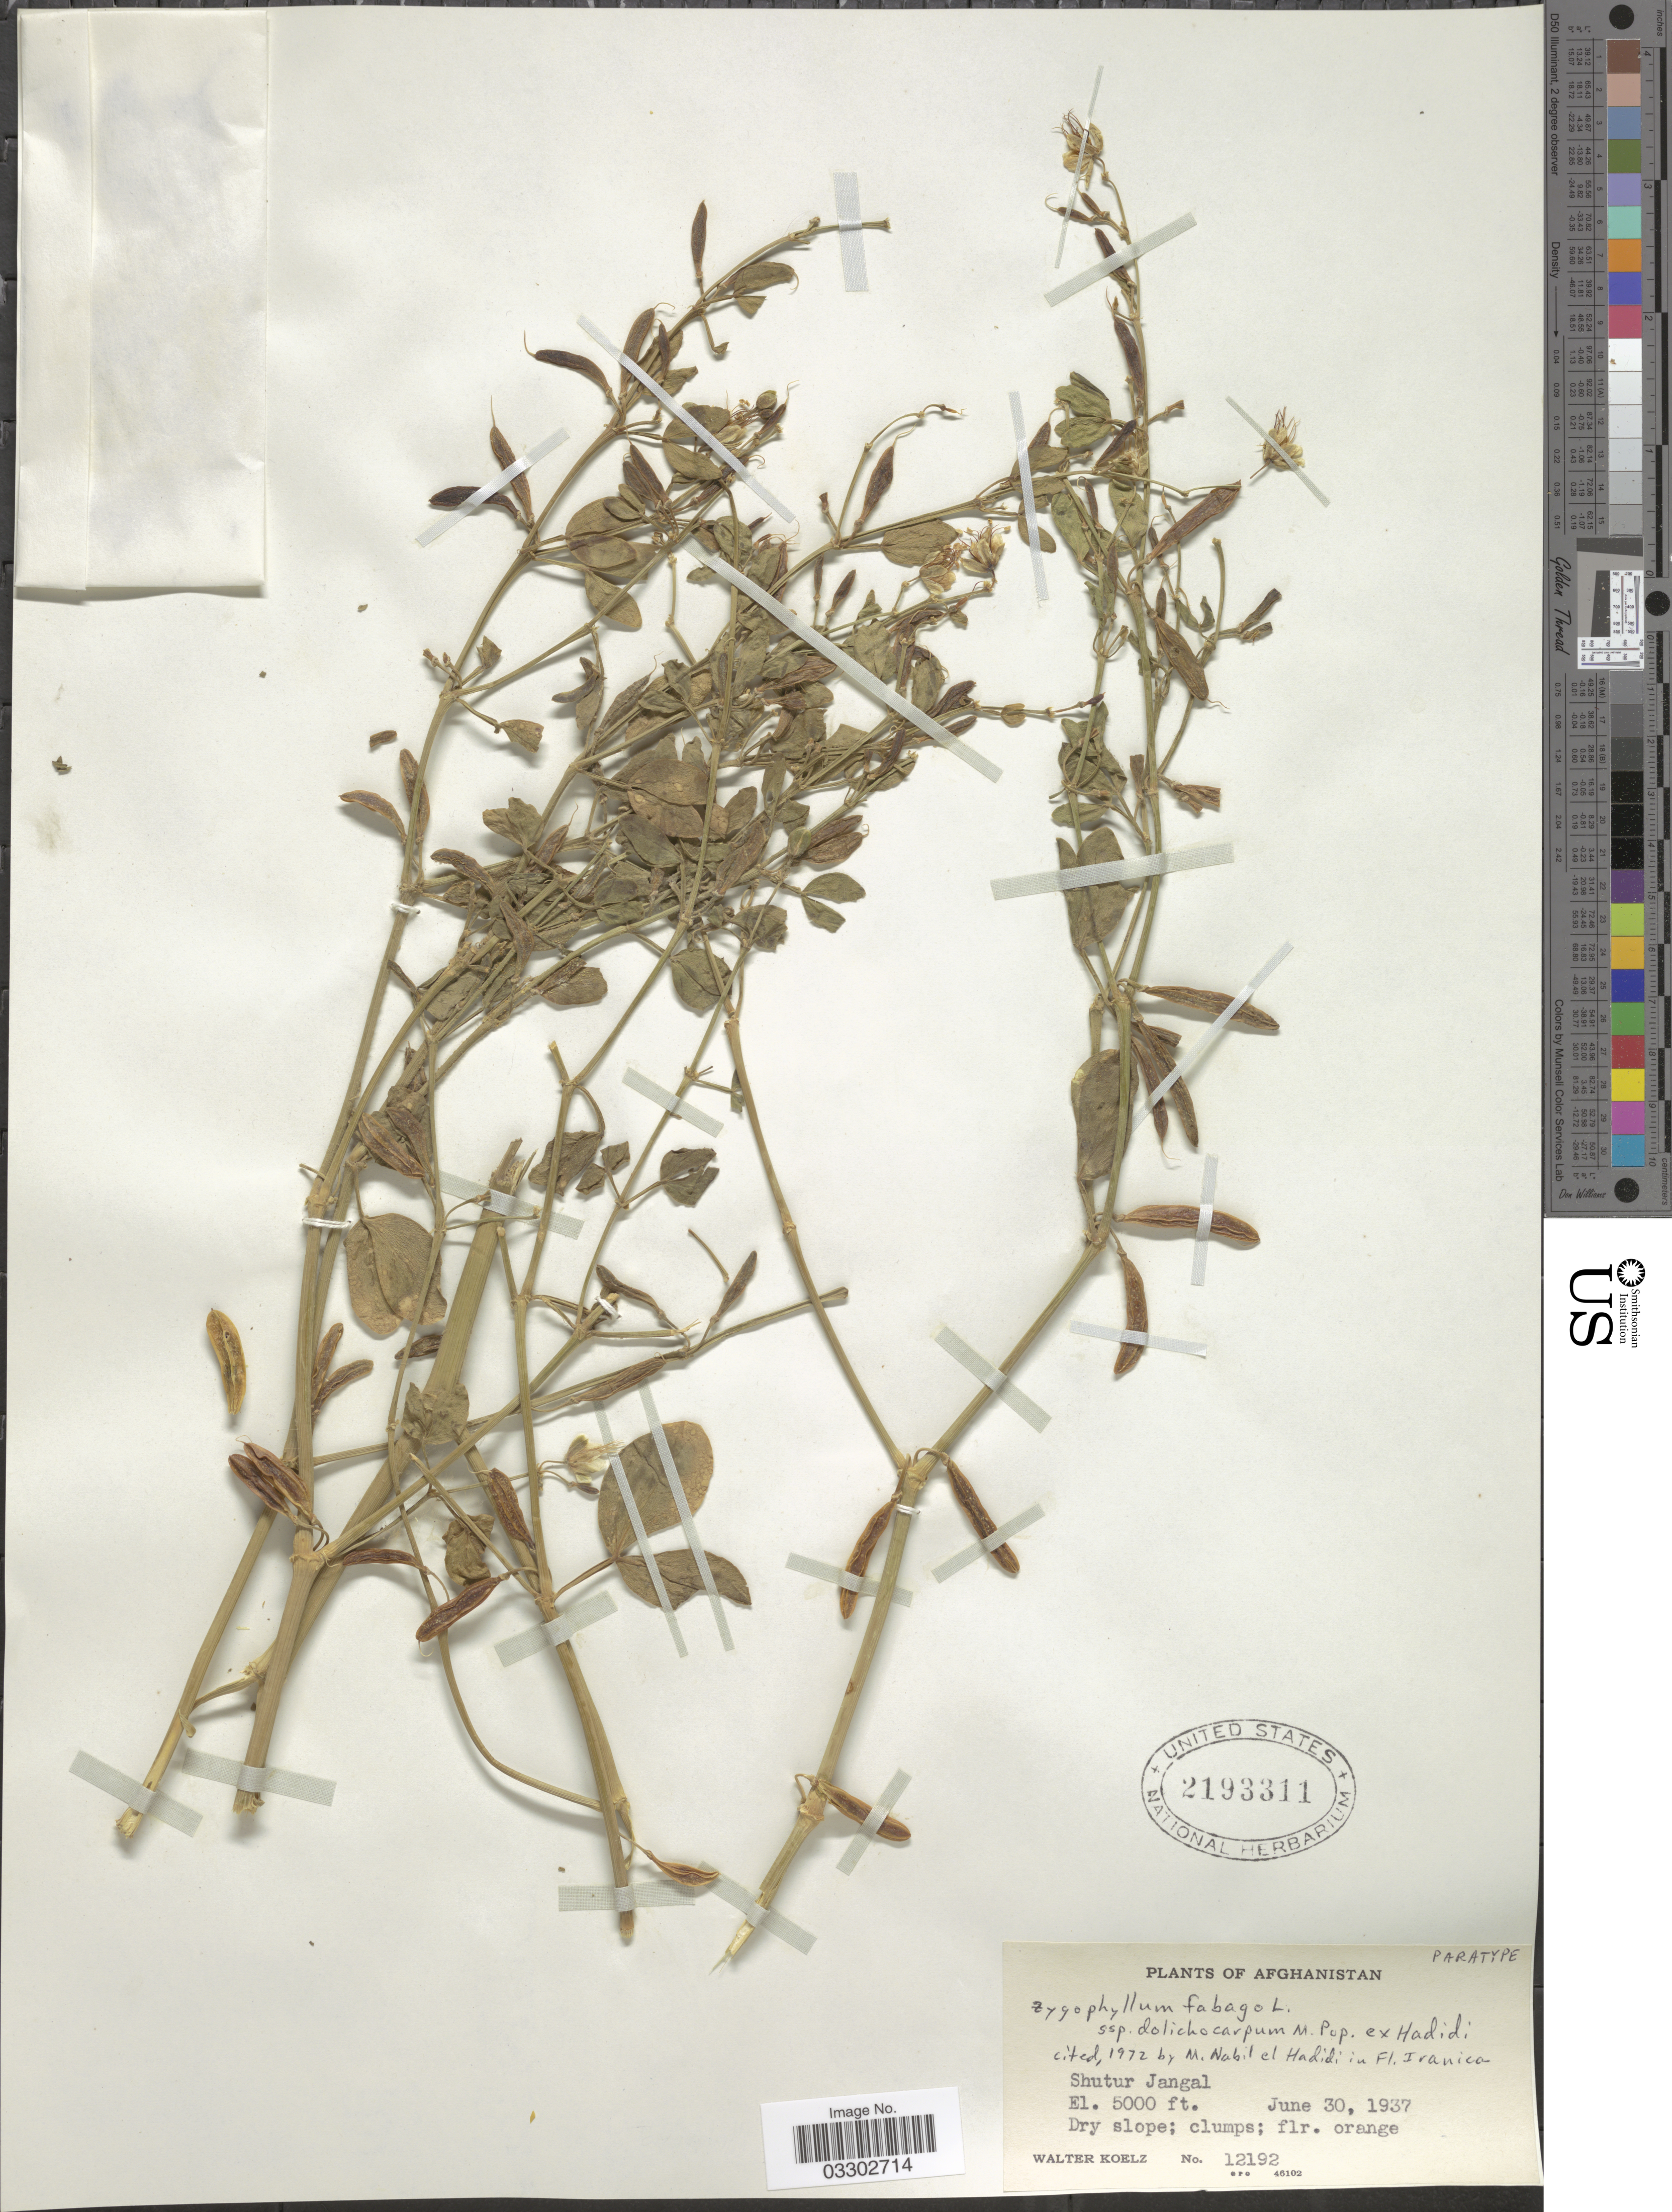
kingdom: Plantae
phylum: Tracheophyta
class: Magnoliopsida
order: Zygophyllales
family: Zygophyllaceae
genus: Zygophyllum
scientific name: Zygophyllum fabago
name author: L.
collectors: W. N. Koelz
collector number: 12192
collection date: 1937-06-30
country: Afghanistan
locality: Shutur Jangal.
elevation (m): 1524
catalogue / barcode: US 2193311